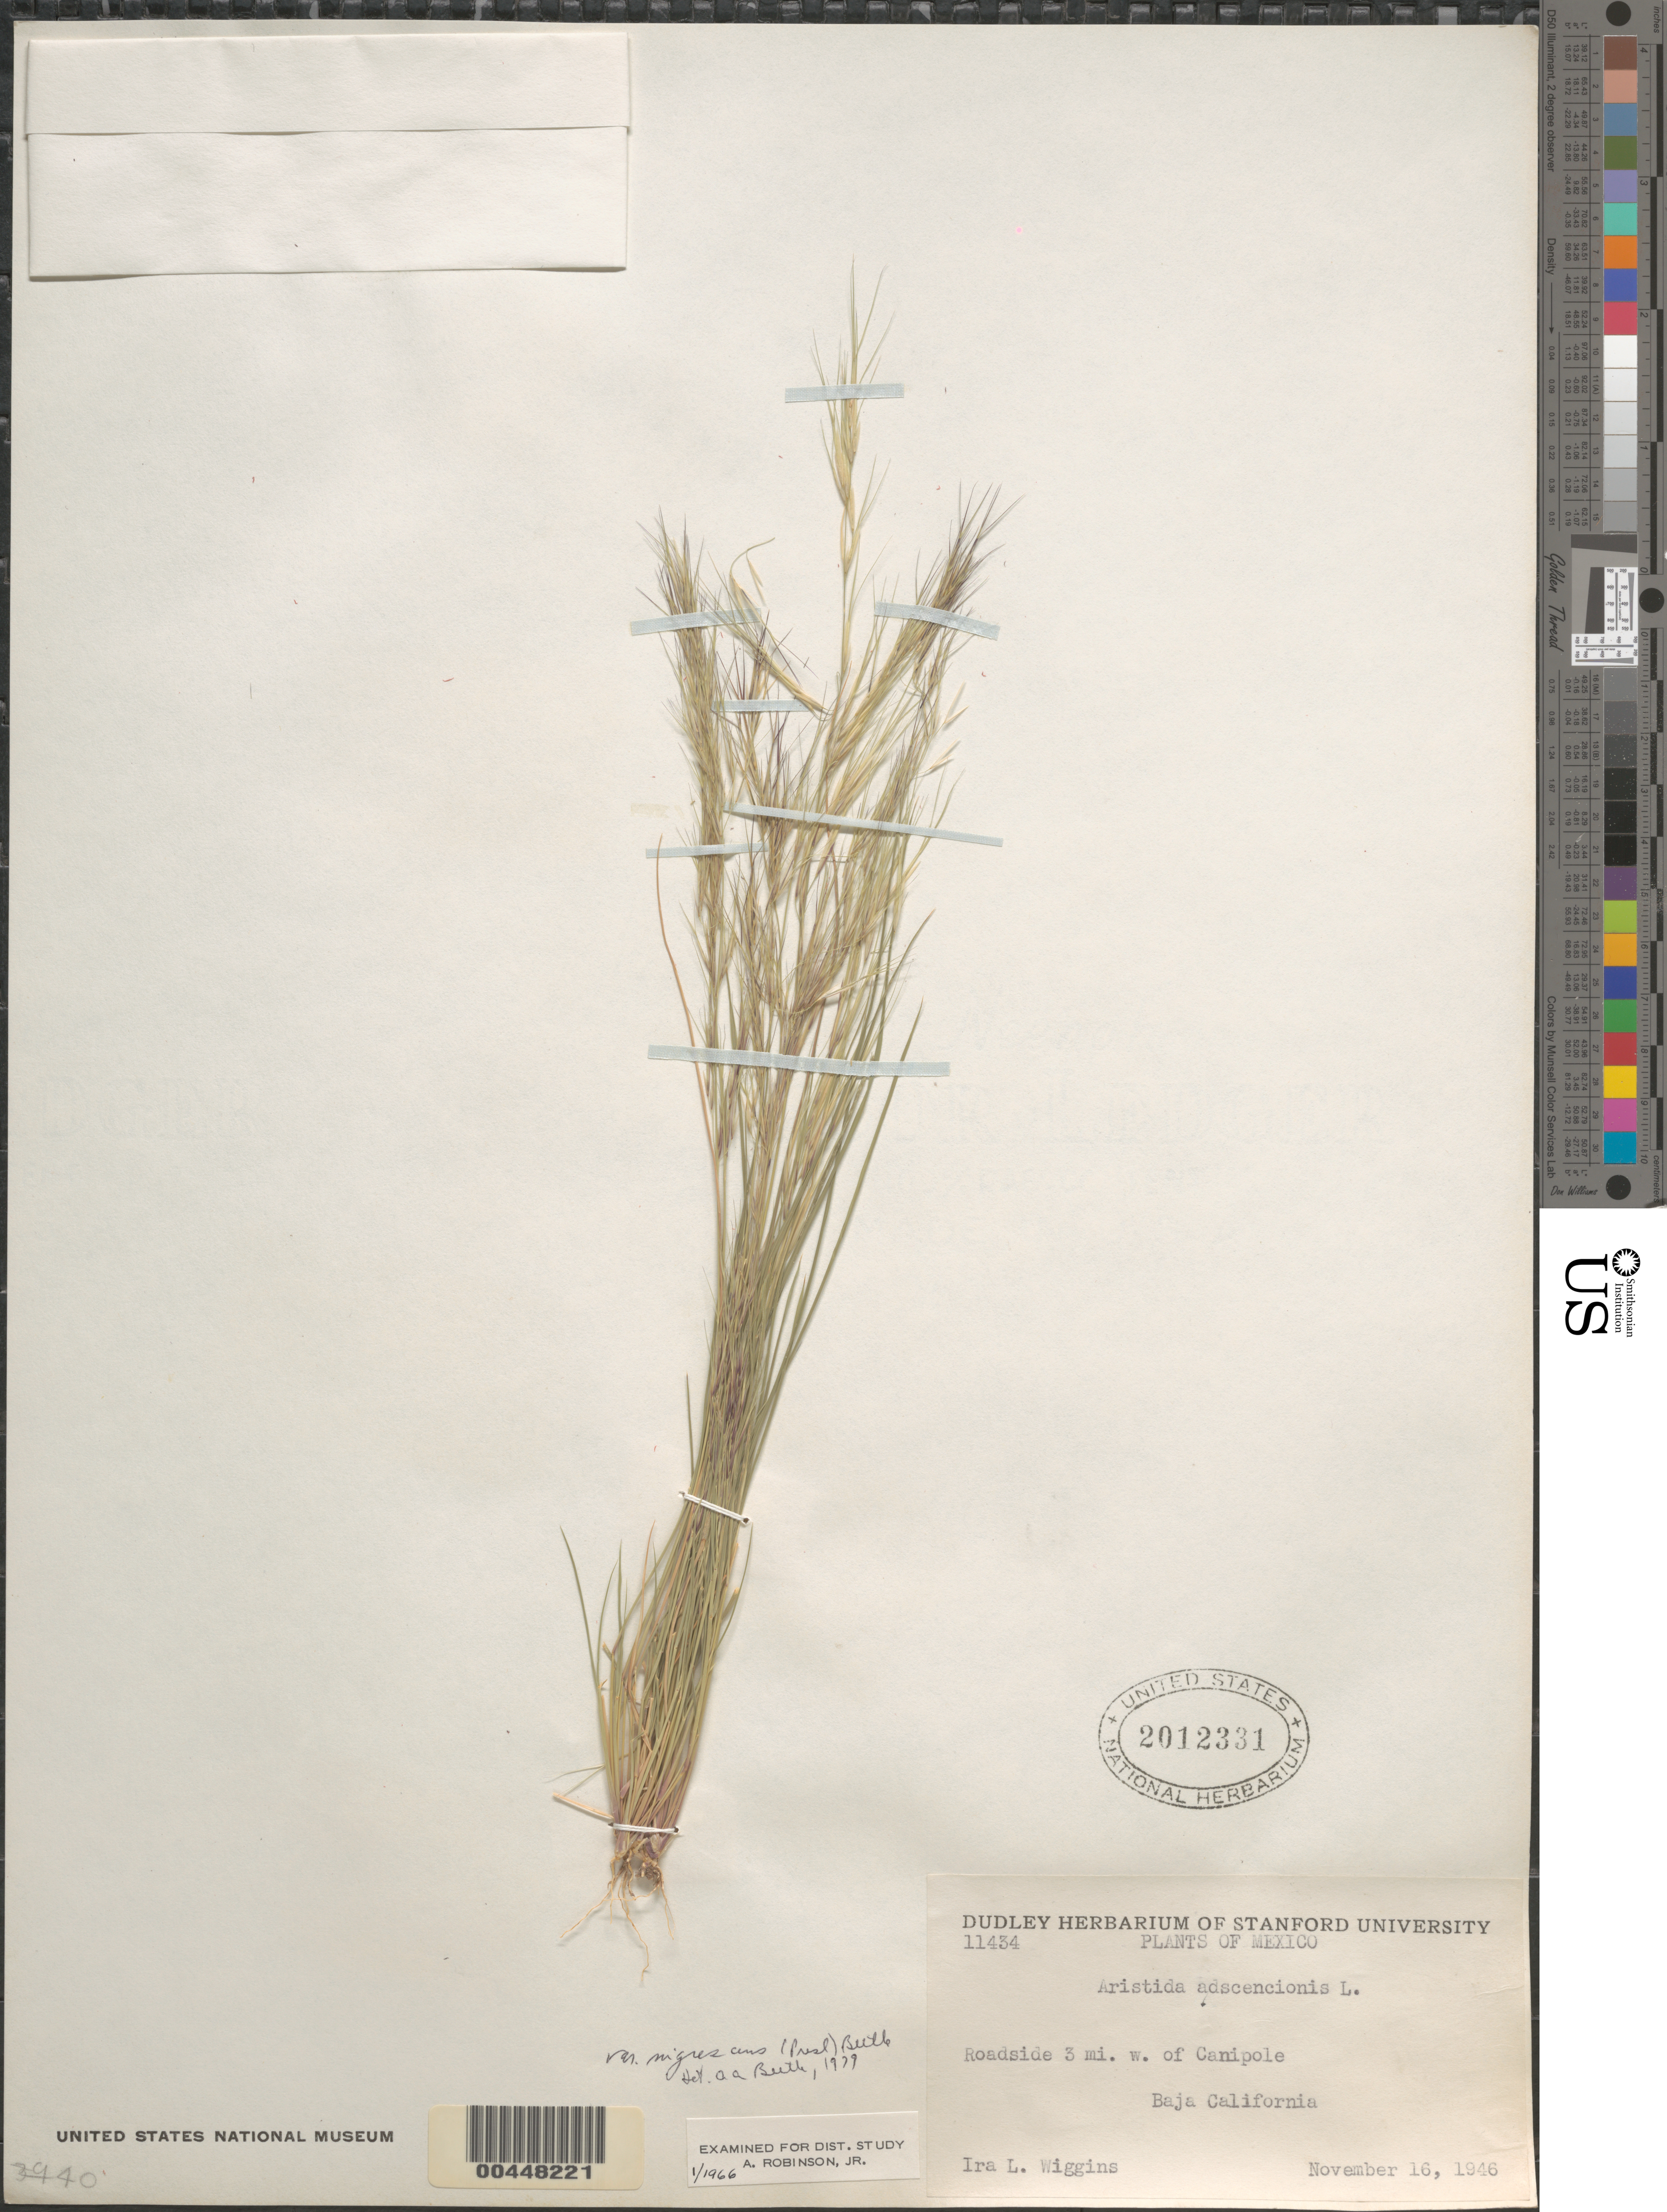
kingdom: Plantae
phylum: Tracheophyta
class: Liliopsida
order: Poales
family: Poaceae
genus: Aristida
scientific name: Aristida adscensionis var. nigrescens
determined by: Beetle, O. A.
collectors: I. L. Wiggins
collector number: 11434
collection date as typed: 16 Nov 1946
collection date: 1946-11-16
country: Mexico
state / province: Baja California Sur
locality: Roadside 3 mi W of Canipole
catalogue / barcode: US 2012331